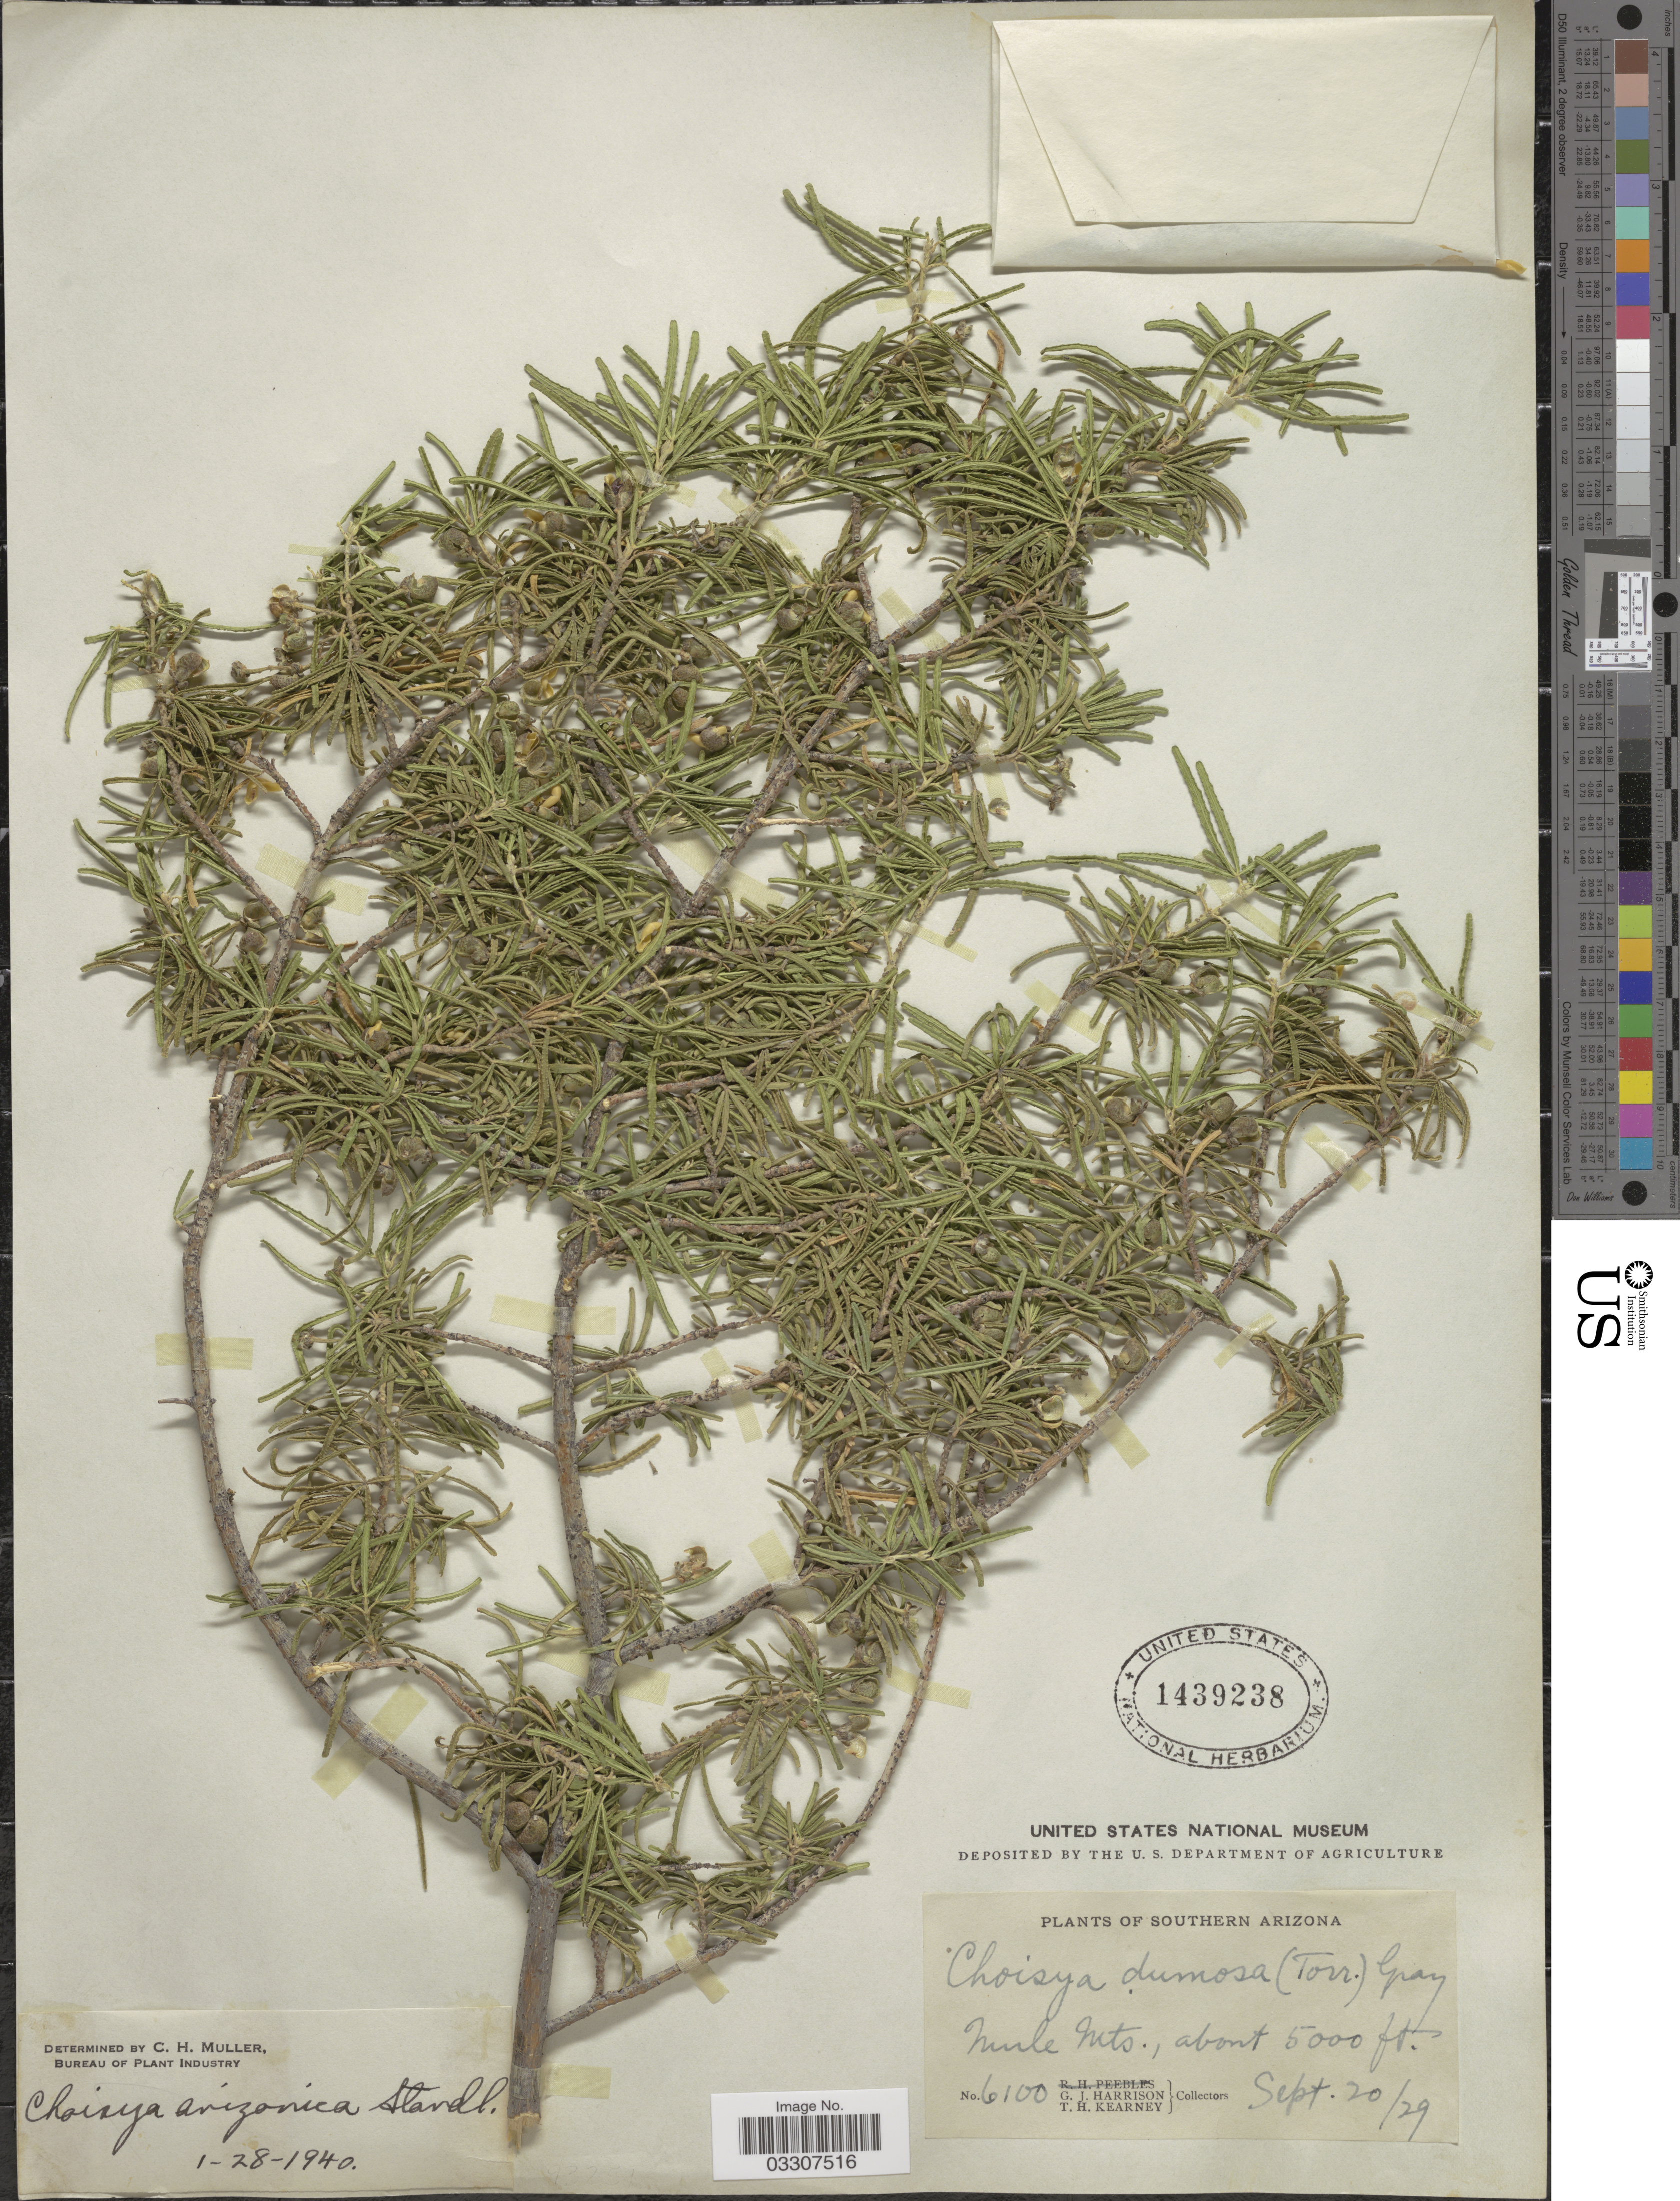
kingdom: Plantae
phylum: Tracheophyta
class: Magnoliopsida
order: Sapindales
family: Rutaceae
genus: Choisya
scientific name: Choisya arizonica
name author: Standl.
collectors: G. J. Harrison & T. H. Kearney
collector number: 6100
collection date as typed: Transcribed d/m/y: 20/9/29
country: United States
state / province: Arizona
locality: Southern Arizona. Mule Mts.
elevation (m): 1524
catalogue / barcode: US 1439238